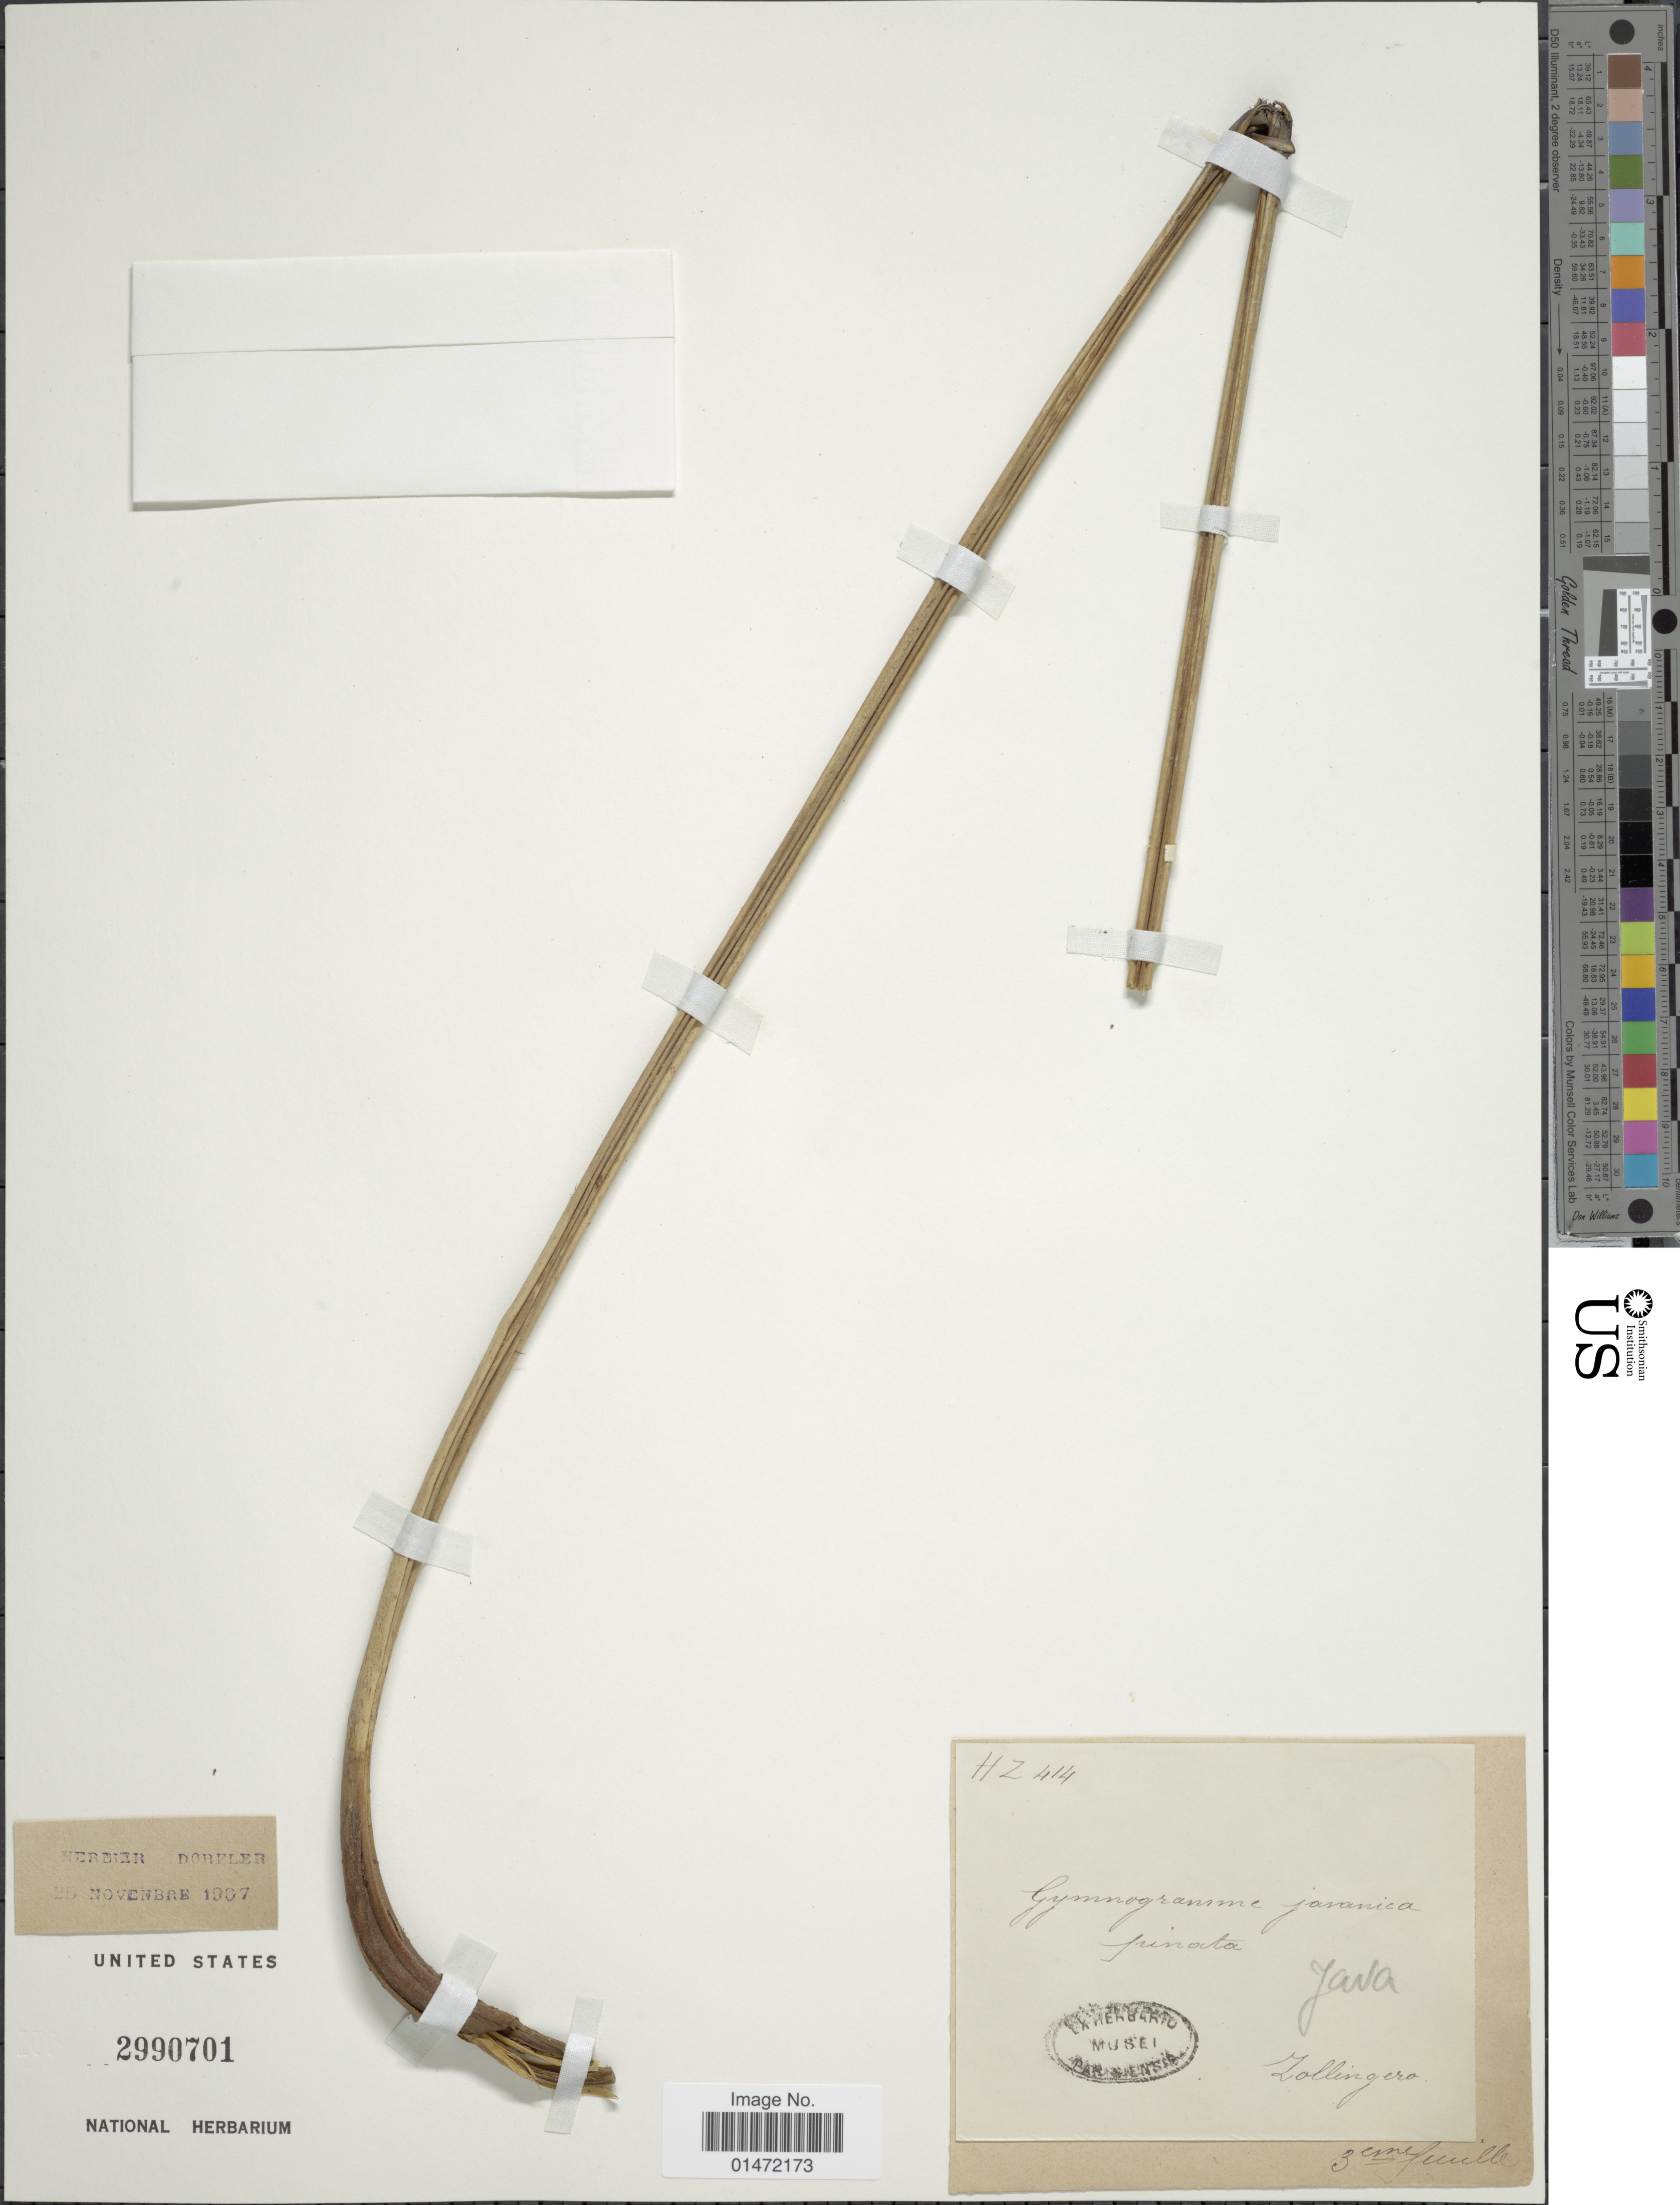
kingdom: Plantae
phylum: Tracheophyta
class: Polypodiopsida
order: Polypodiales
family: Pteridaceae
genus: Coniogramme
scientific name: Coniogramme fraxinea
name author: (D. Don) Diels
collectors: -. Zollingero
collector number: HZ414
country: Indonesia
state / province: Java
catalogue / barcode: US 2990701